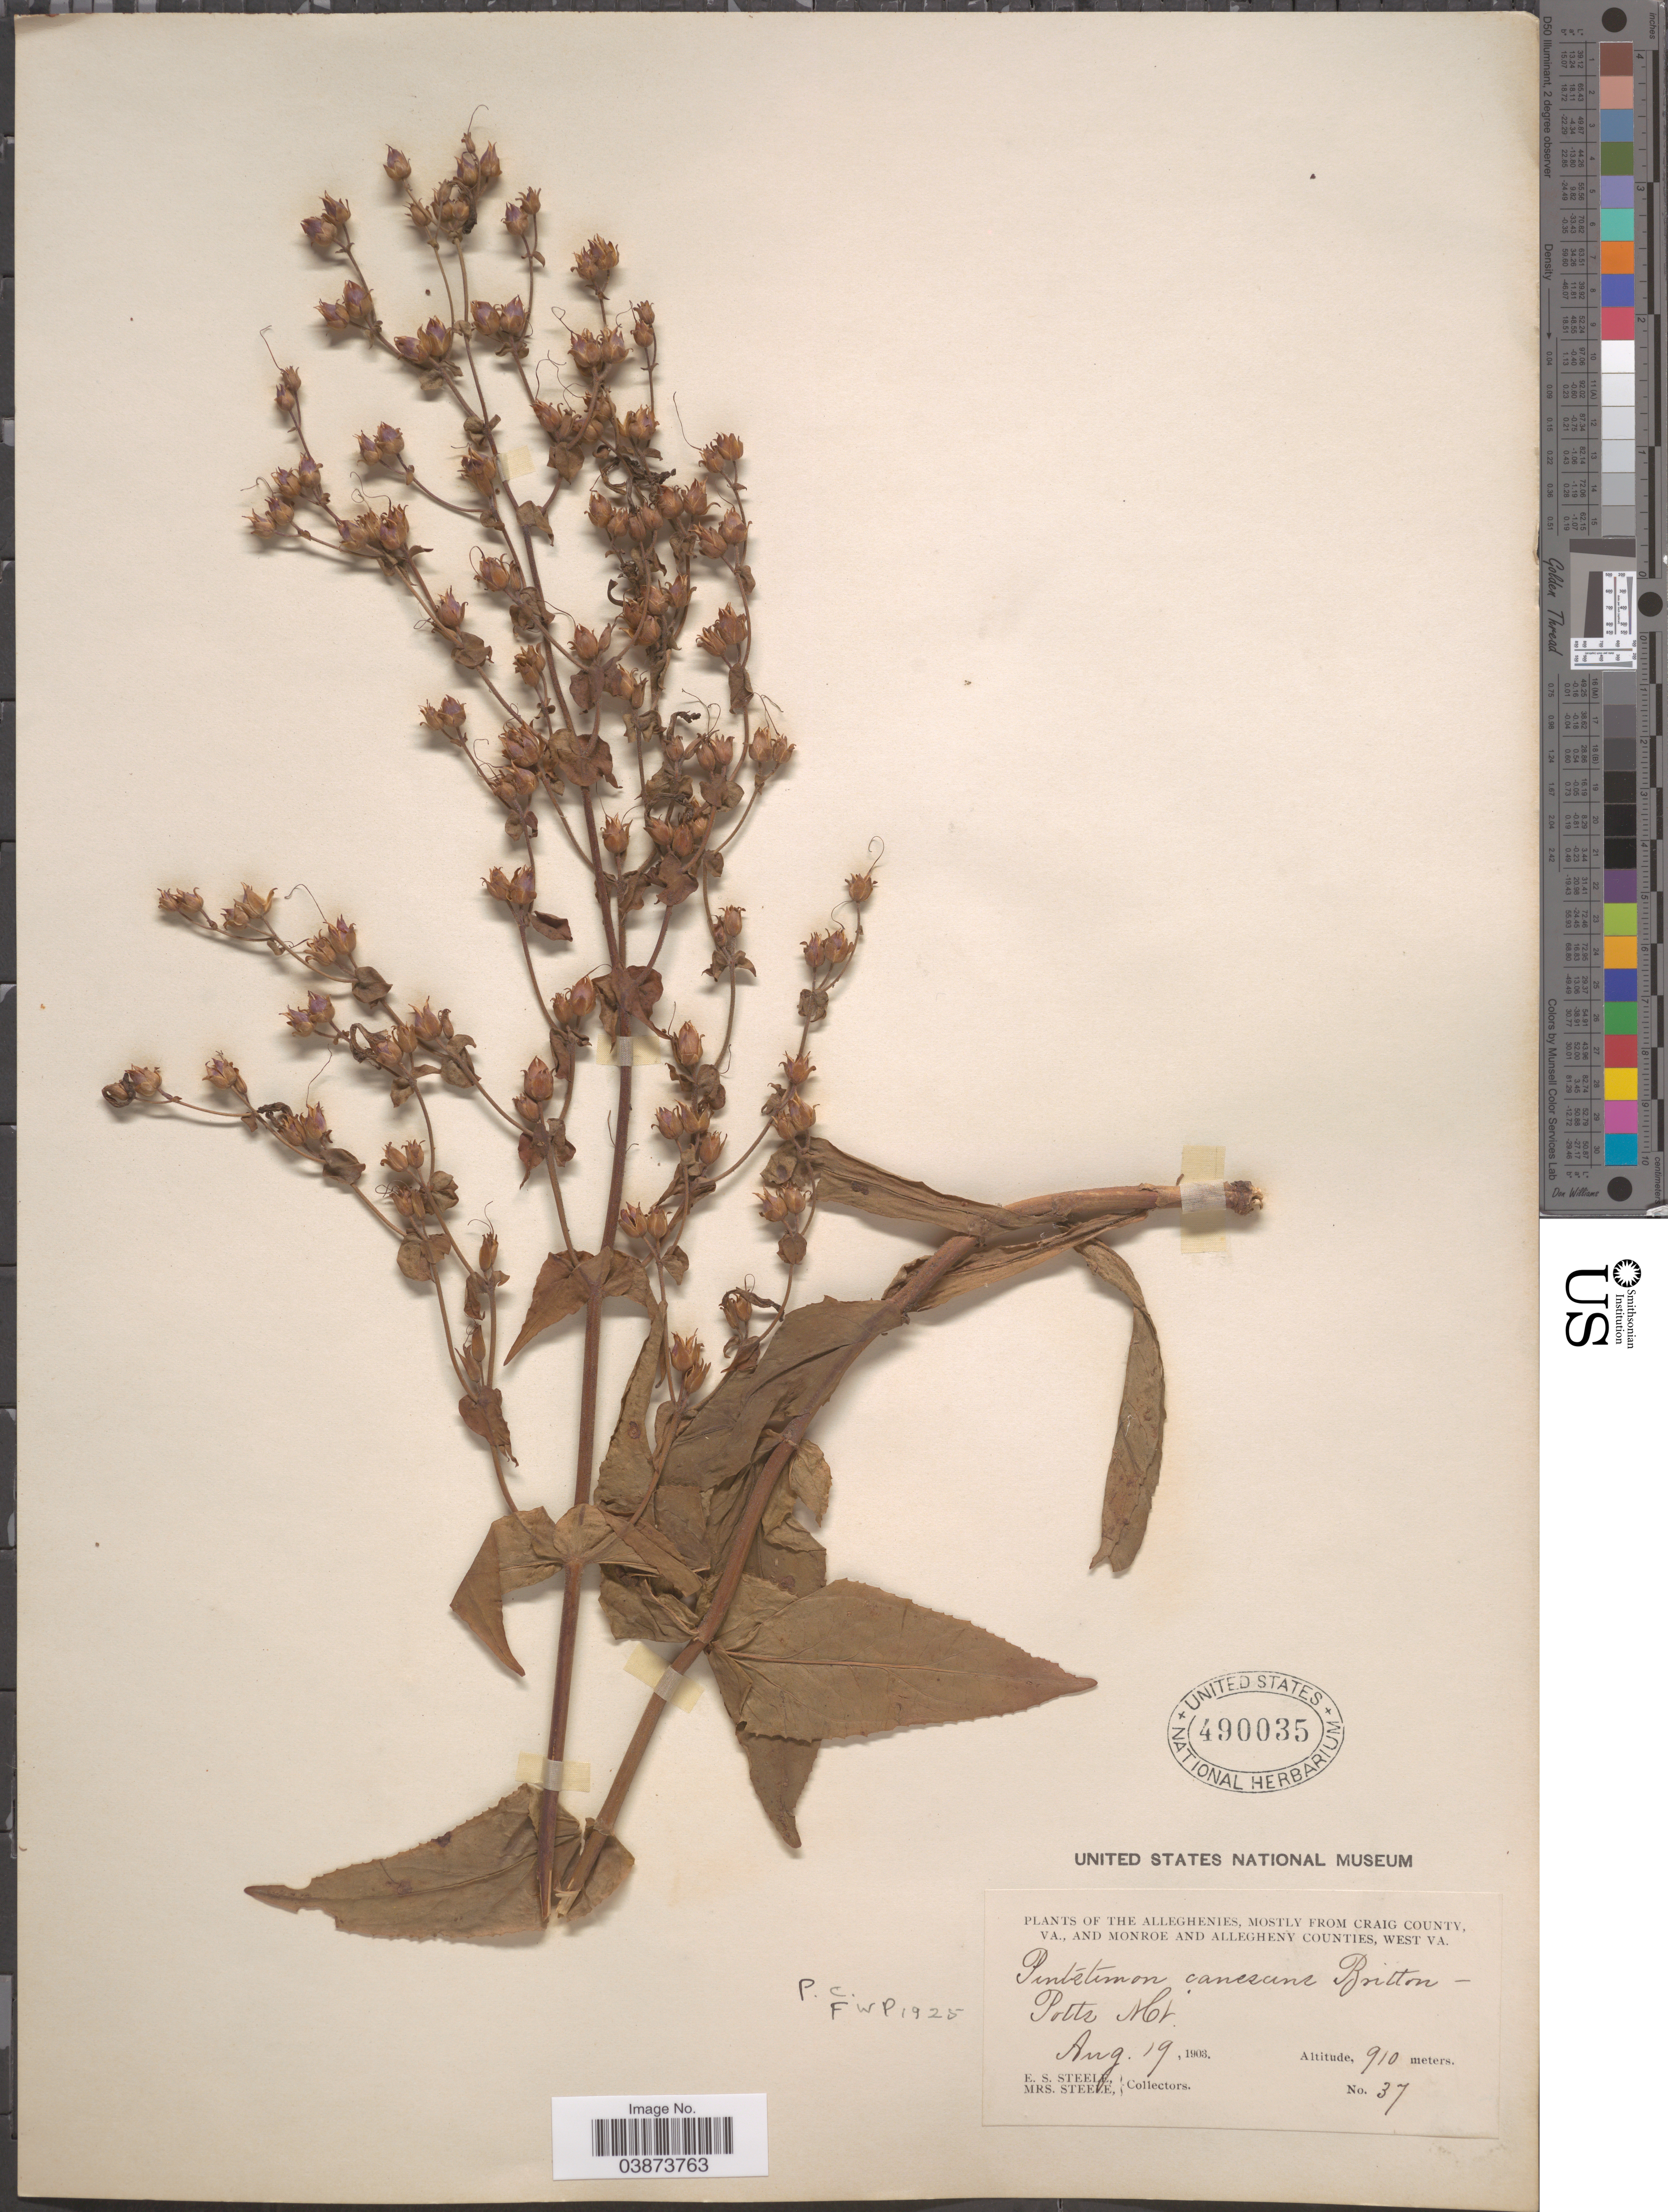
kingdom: Plantae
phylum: Tracheophyta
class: Magnoliopsida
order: Lamiales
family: Plantaginaceae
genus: Penstemon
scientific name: Penstemon canescens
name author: L.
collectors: E. Steele & Mrs. E. S. Steele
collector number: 37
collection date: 1903-08-19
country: United States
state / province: Virginia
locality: The Alleghenies, Craig County, VA., Potts Mt.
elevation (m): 910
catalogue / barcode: US 490035